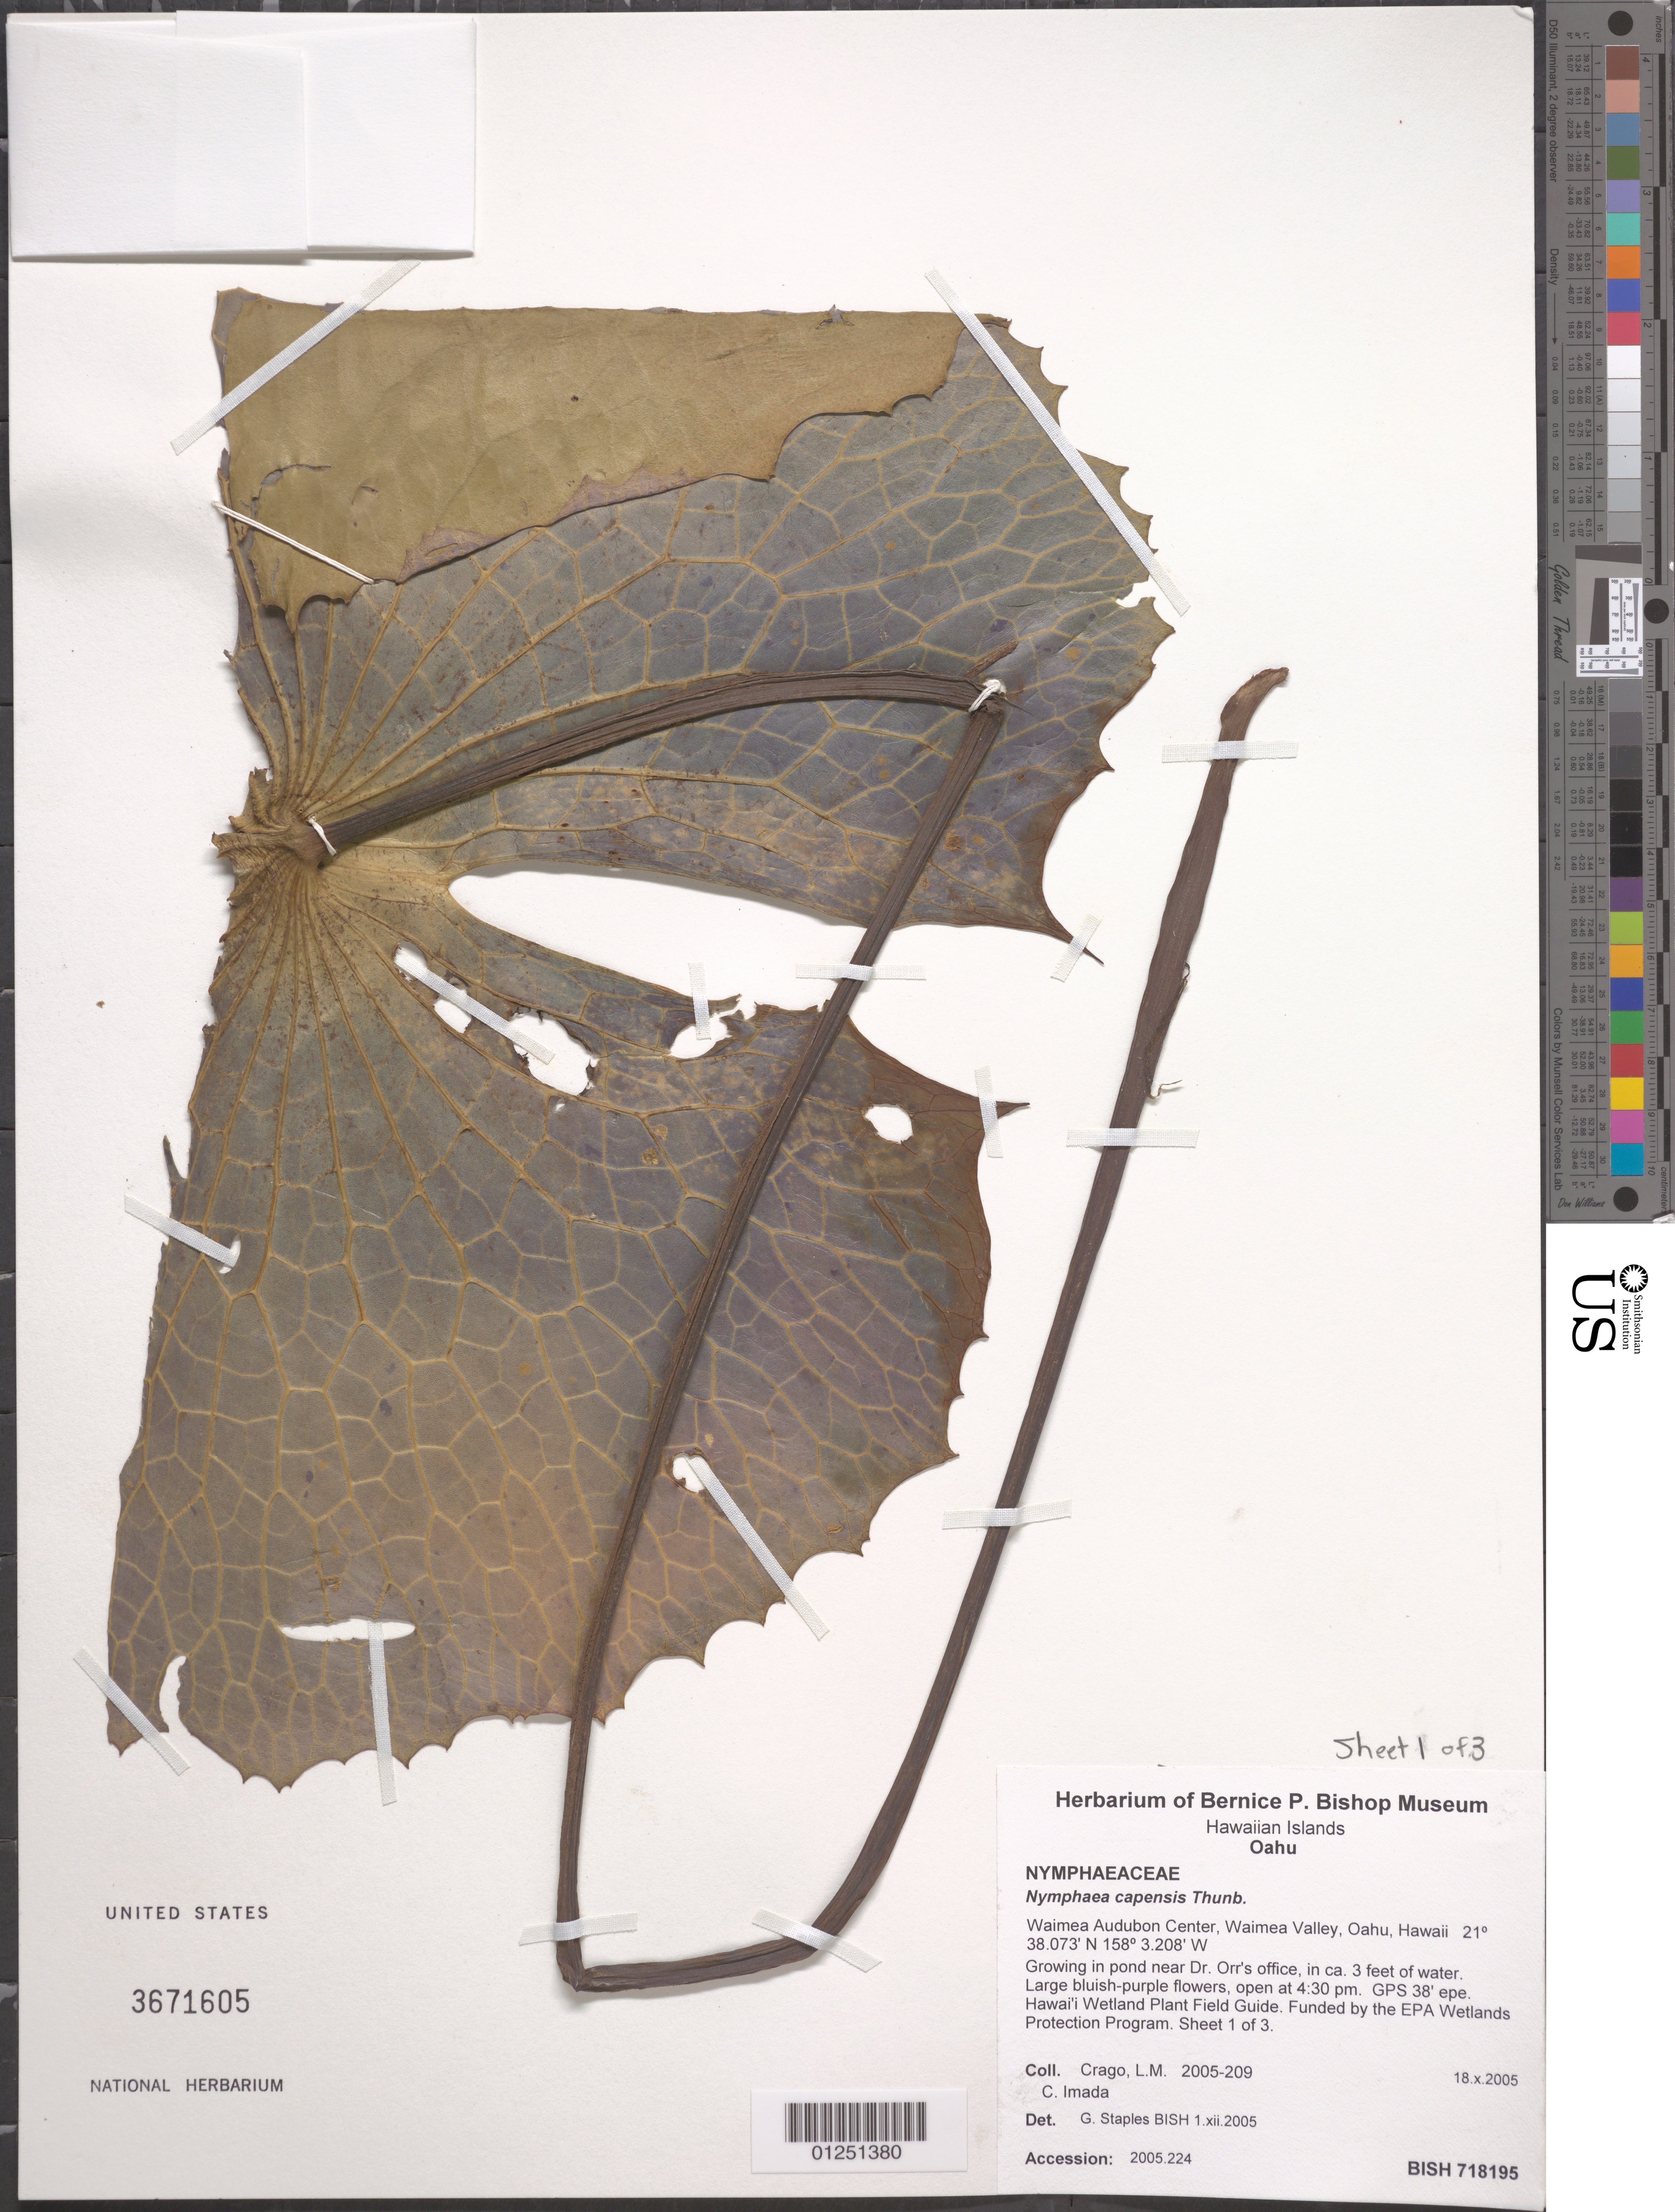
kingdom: Plantae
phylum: Tracheophyta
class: Magnoliopsida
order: Nymphaeales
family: Nymphaeaceae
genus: Nymphaea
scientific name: Nymphaea capensis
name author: Thunb.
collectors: L. Crago & C. Imada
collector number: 2005-209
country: United States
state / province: Hawaii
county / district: Honolulu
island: Oahu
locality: Wainea Audubon Center, Waimea Valley, in pond near Dr. Orr's office.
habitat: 3' of water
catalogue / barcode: US 3671605